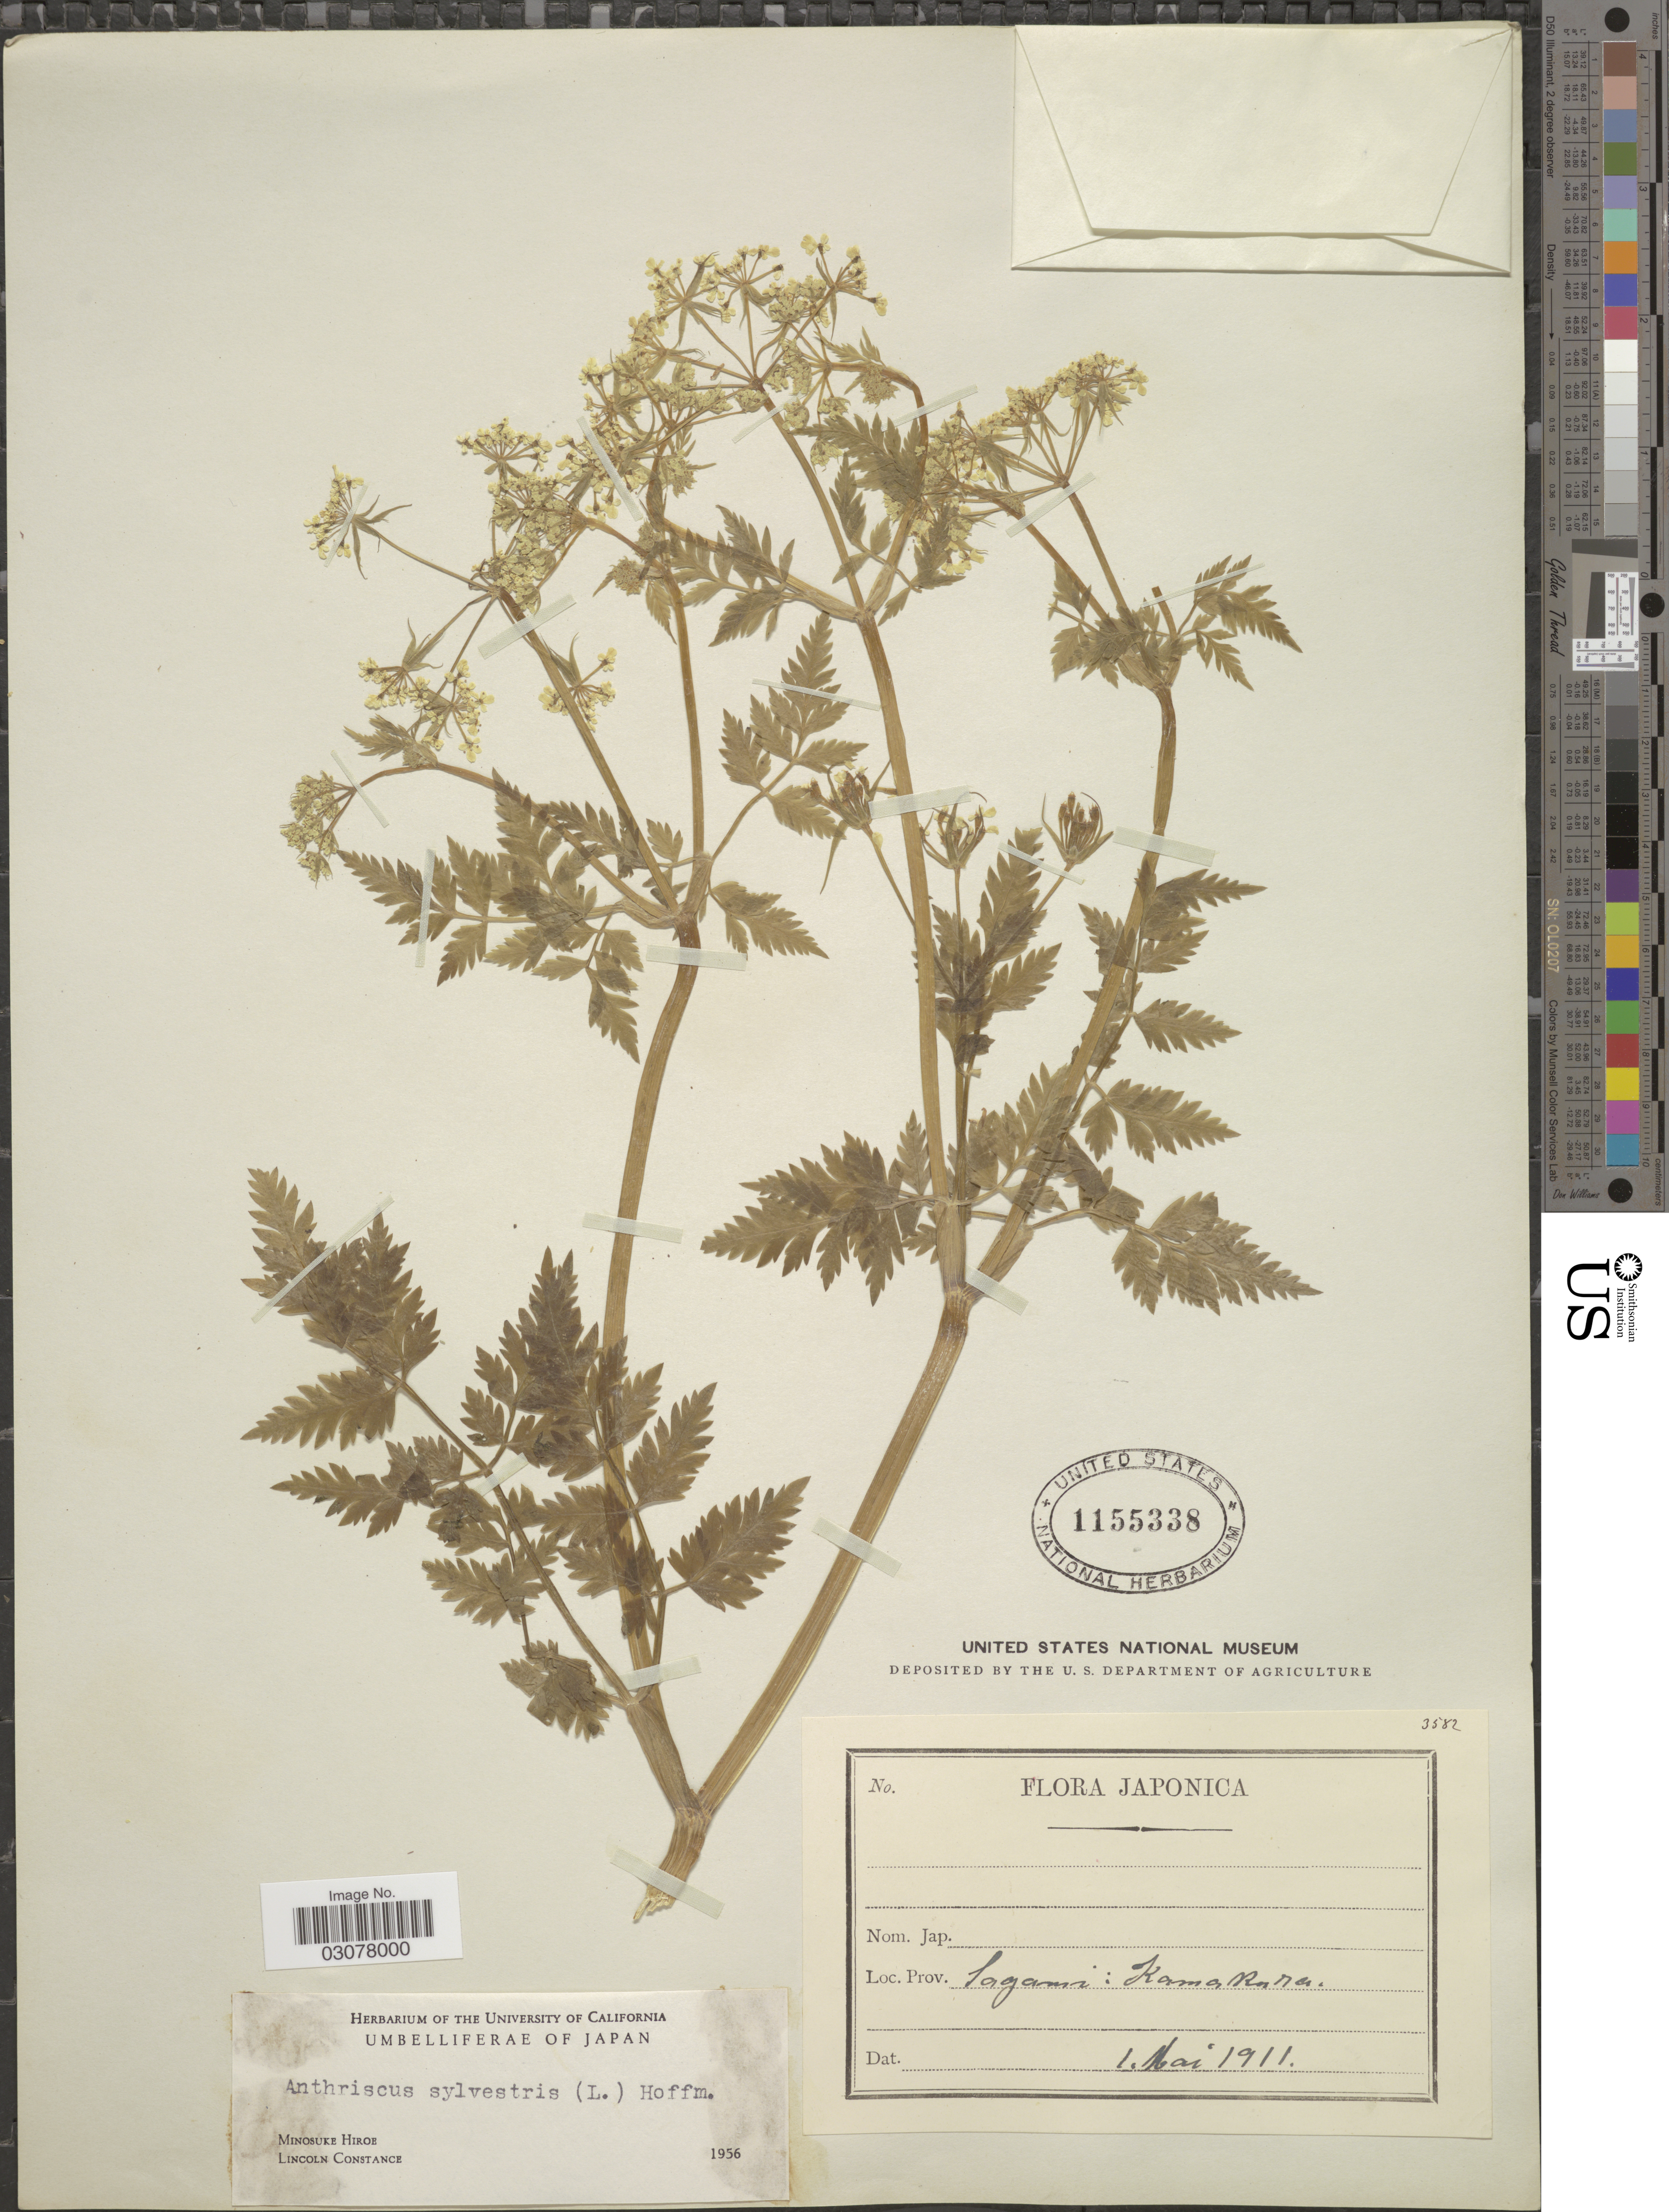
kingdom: Plantae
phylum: Tracheophyta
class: Magnoliopsida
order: Apiales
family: Apiaceae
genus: Anthriscus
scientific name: Anthriscus sylvestris subsp. sylvestris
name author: (L.) Hoffm.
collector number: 3582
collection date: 1911-05-01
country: Japan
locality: Sagami: Kamakura.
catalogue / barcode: US 1155338